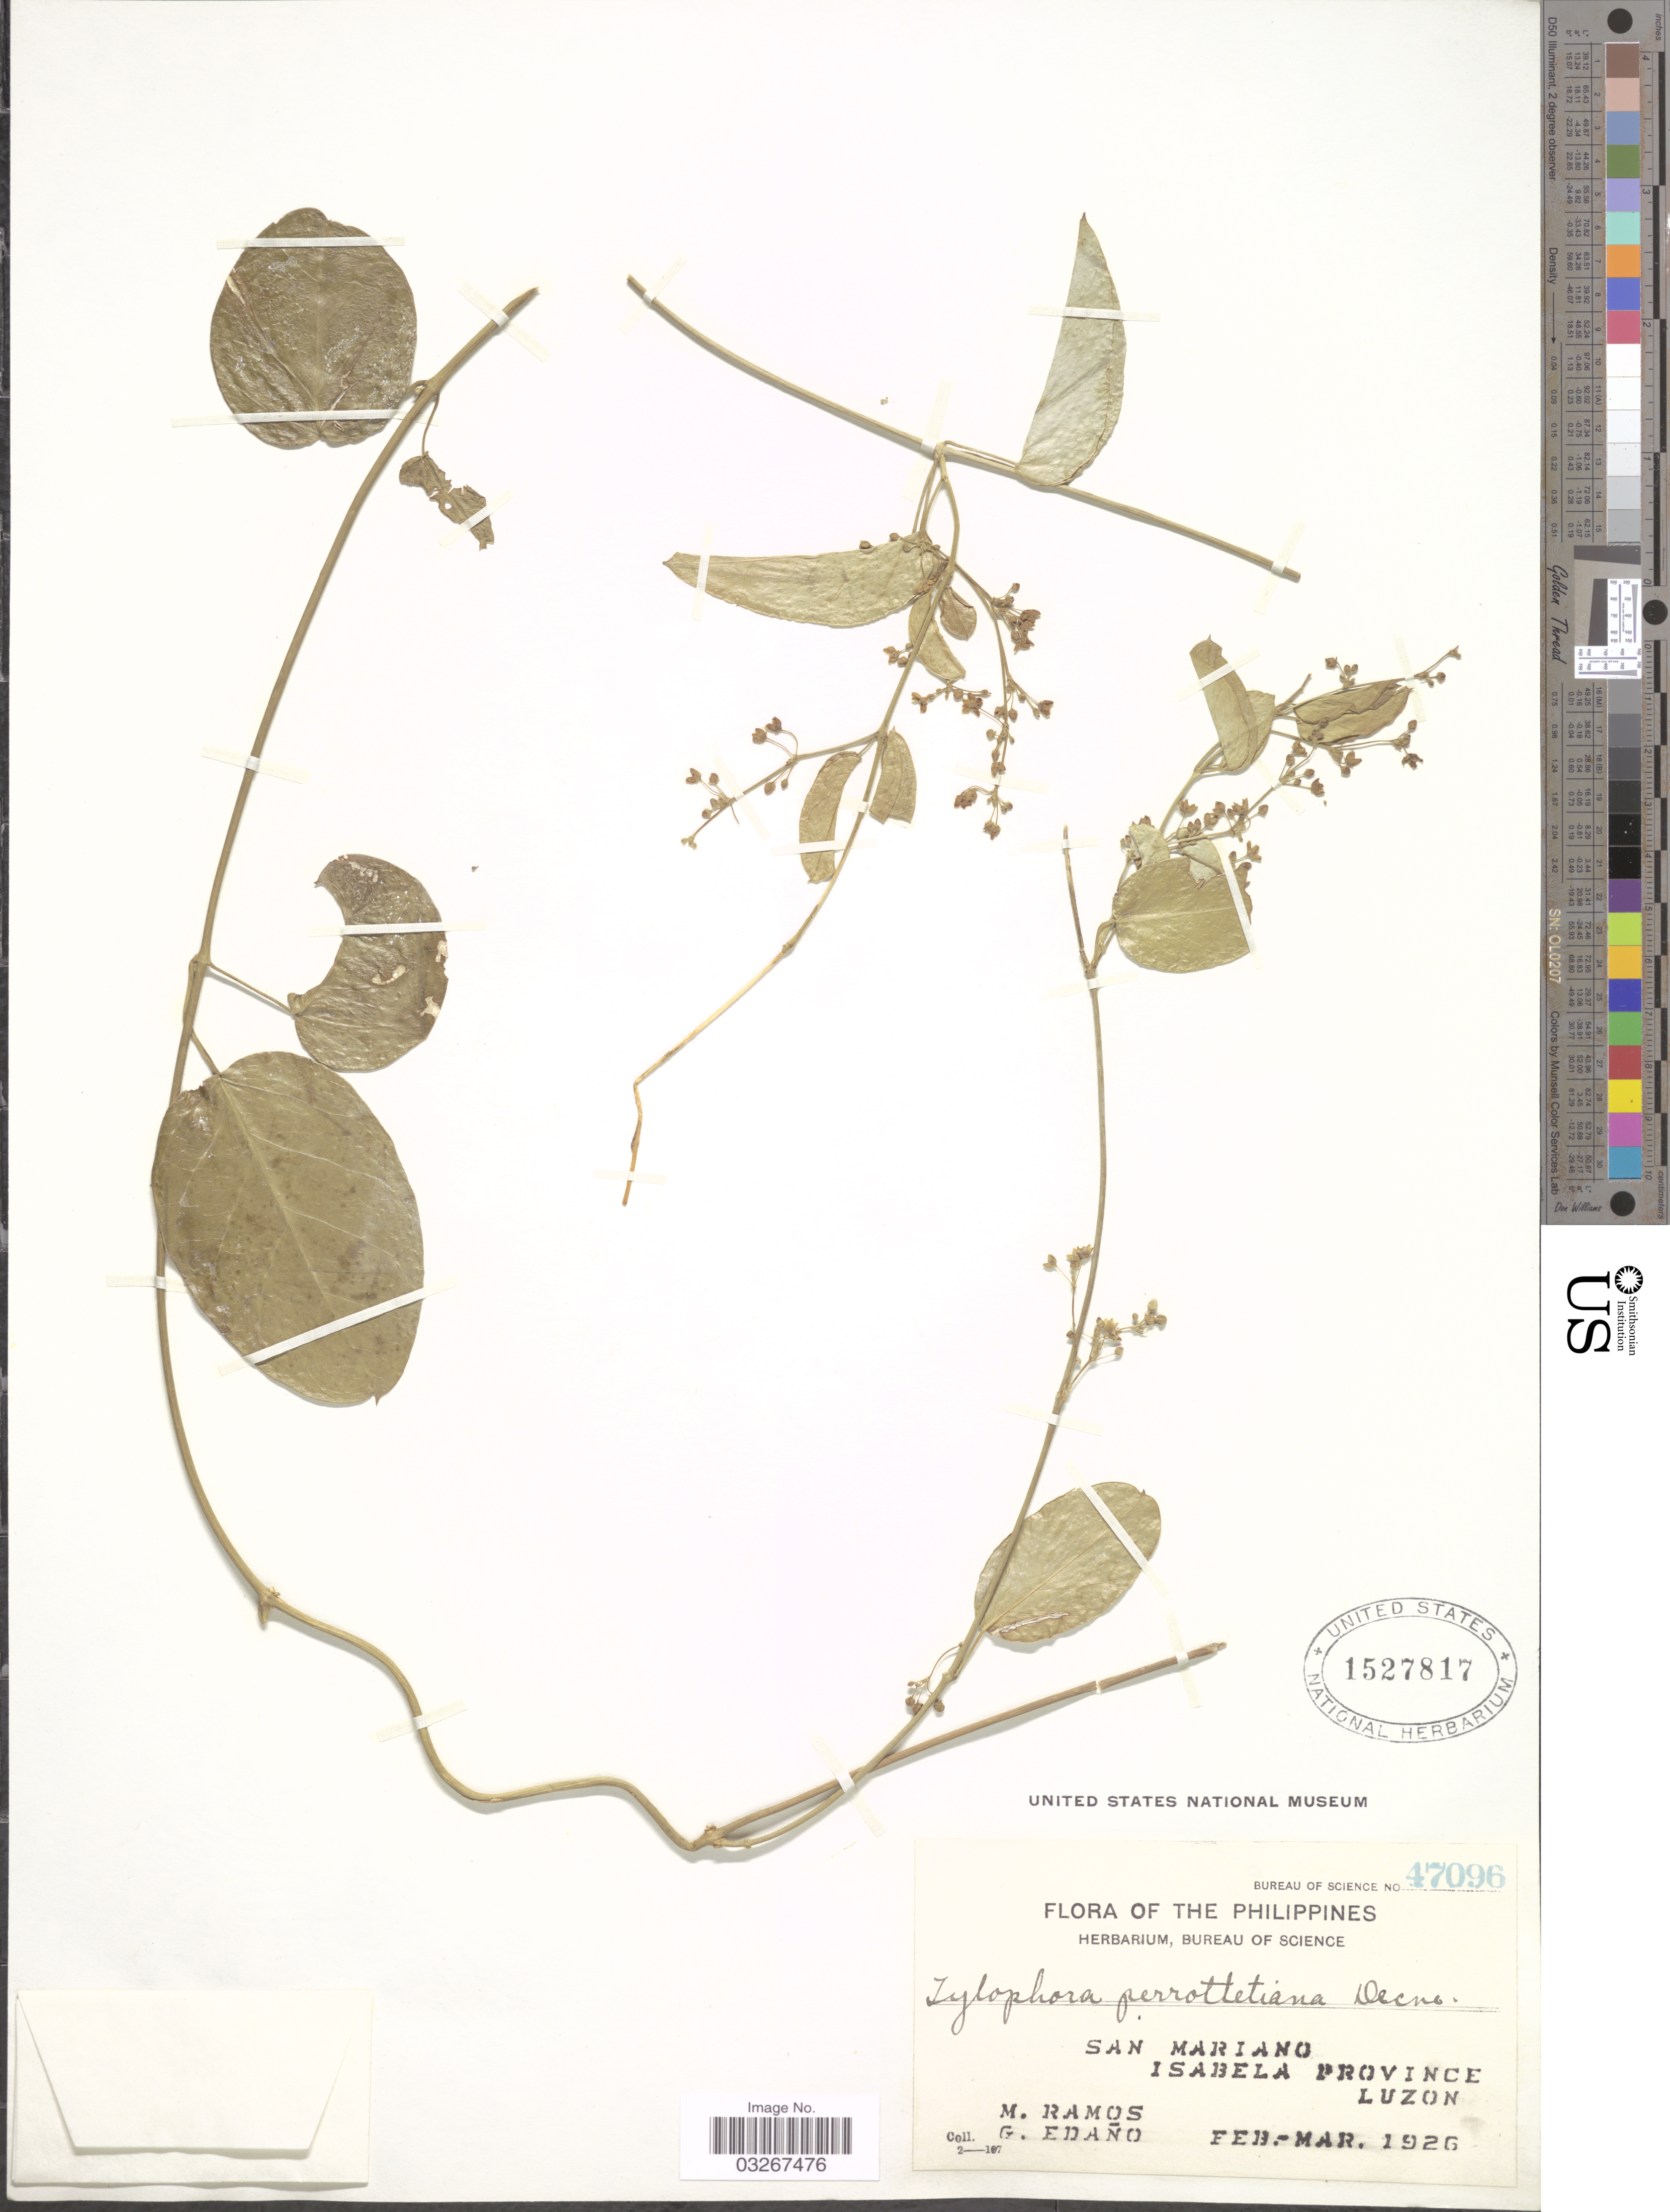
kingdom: Plantae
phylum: Tracheophyta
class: Magnoliopsida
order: Gentianales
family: Apocynaceae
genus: Tylophora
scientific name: Tylophora perrottetiana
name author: Decne.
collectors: M. Ramos & G. Edaño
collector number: Bureau of Science 47096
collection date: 1926-02/1926-03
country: Philippines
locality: San Mariano, Isabela Province, Luzon.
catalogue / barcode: US 1527817